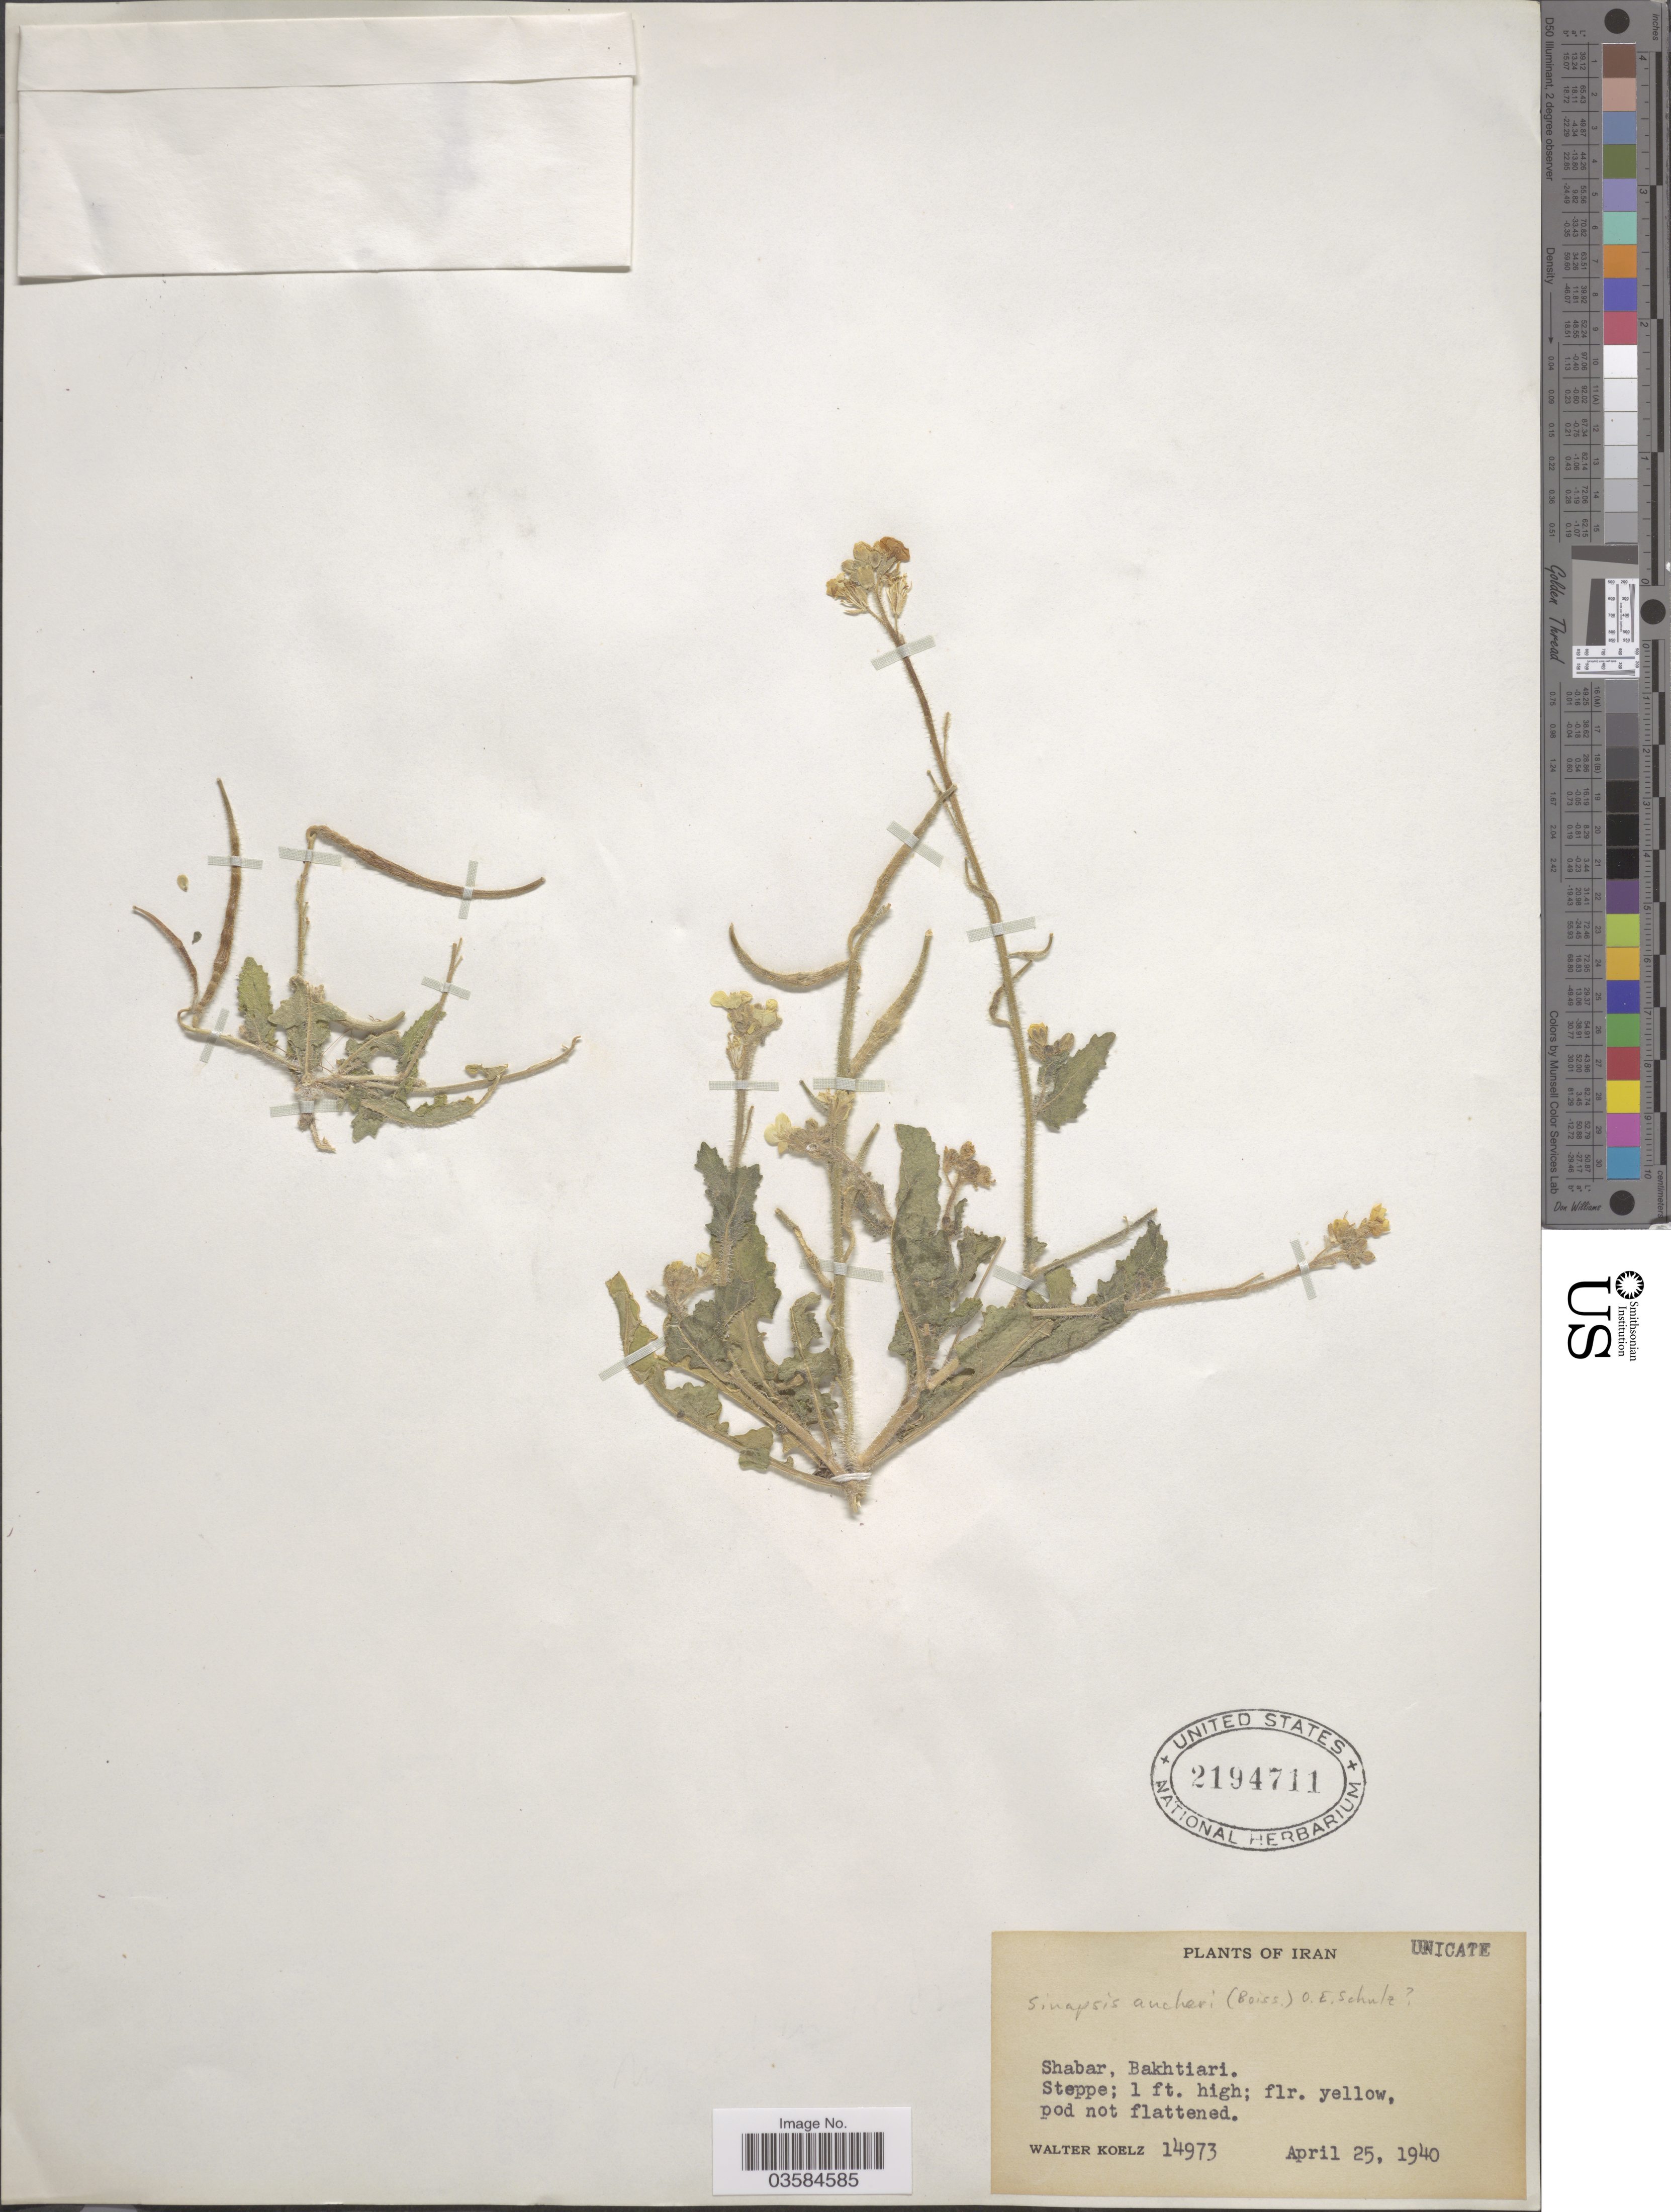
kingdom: Plantae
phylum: Tracheophyta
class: Magnoliopsida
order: Brassicales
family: Brassicaceae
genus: Sinapis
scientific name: Sinapis aucheri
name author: O.E. Schulz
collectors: W. N. Koelz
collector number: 14973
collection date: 1940-04-25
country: Iran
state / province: Chahar Mahaal and Bakhtiari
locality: Shabar, Bakhtiari.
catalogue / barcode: US 2194711